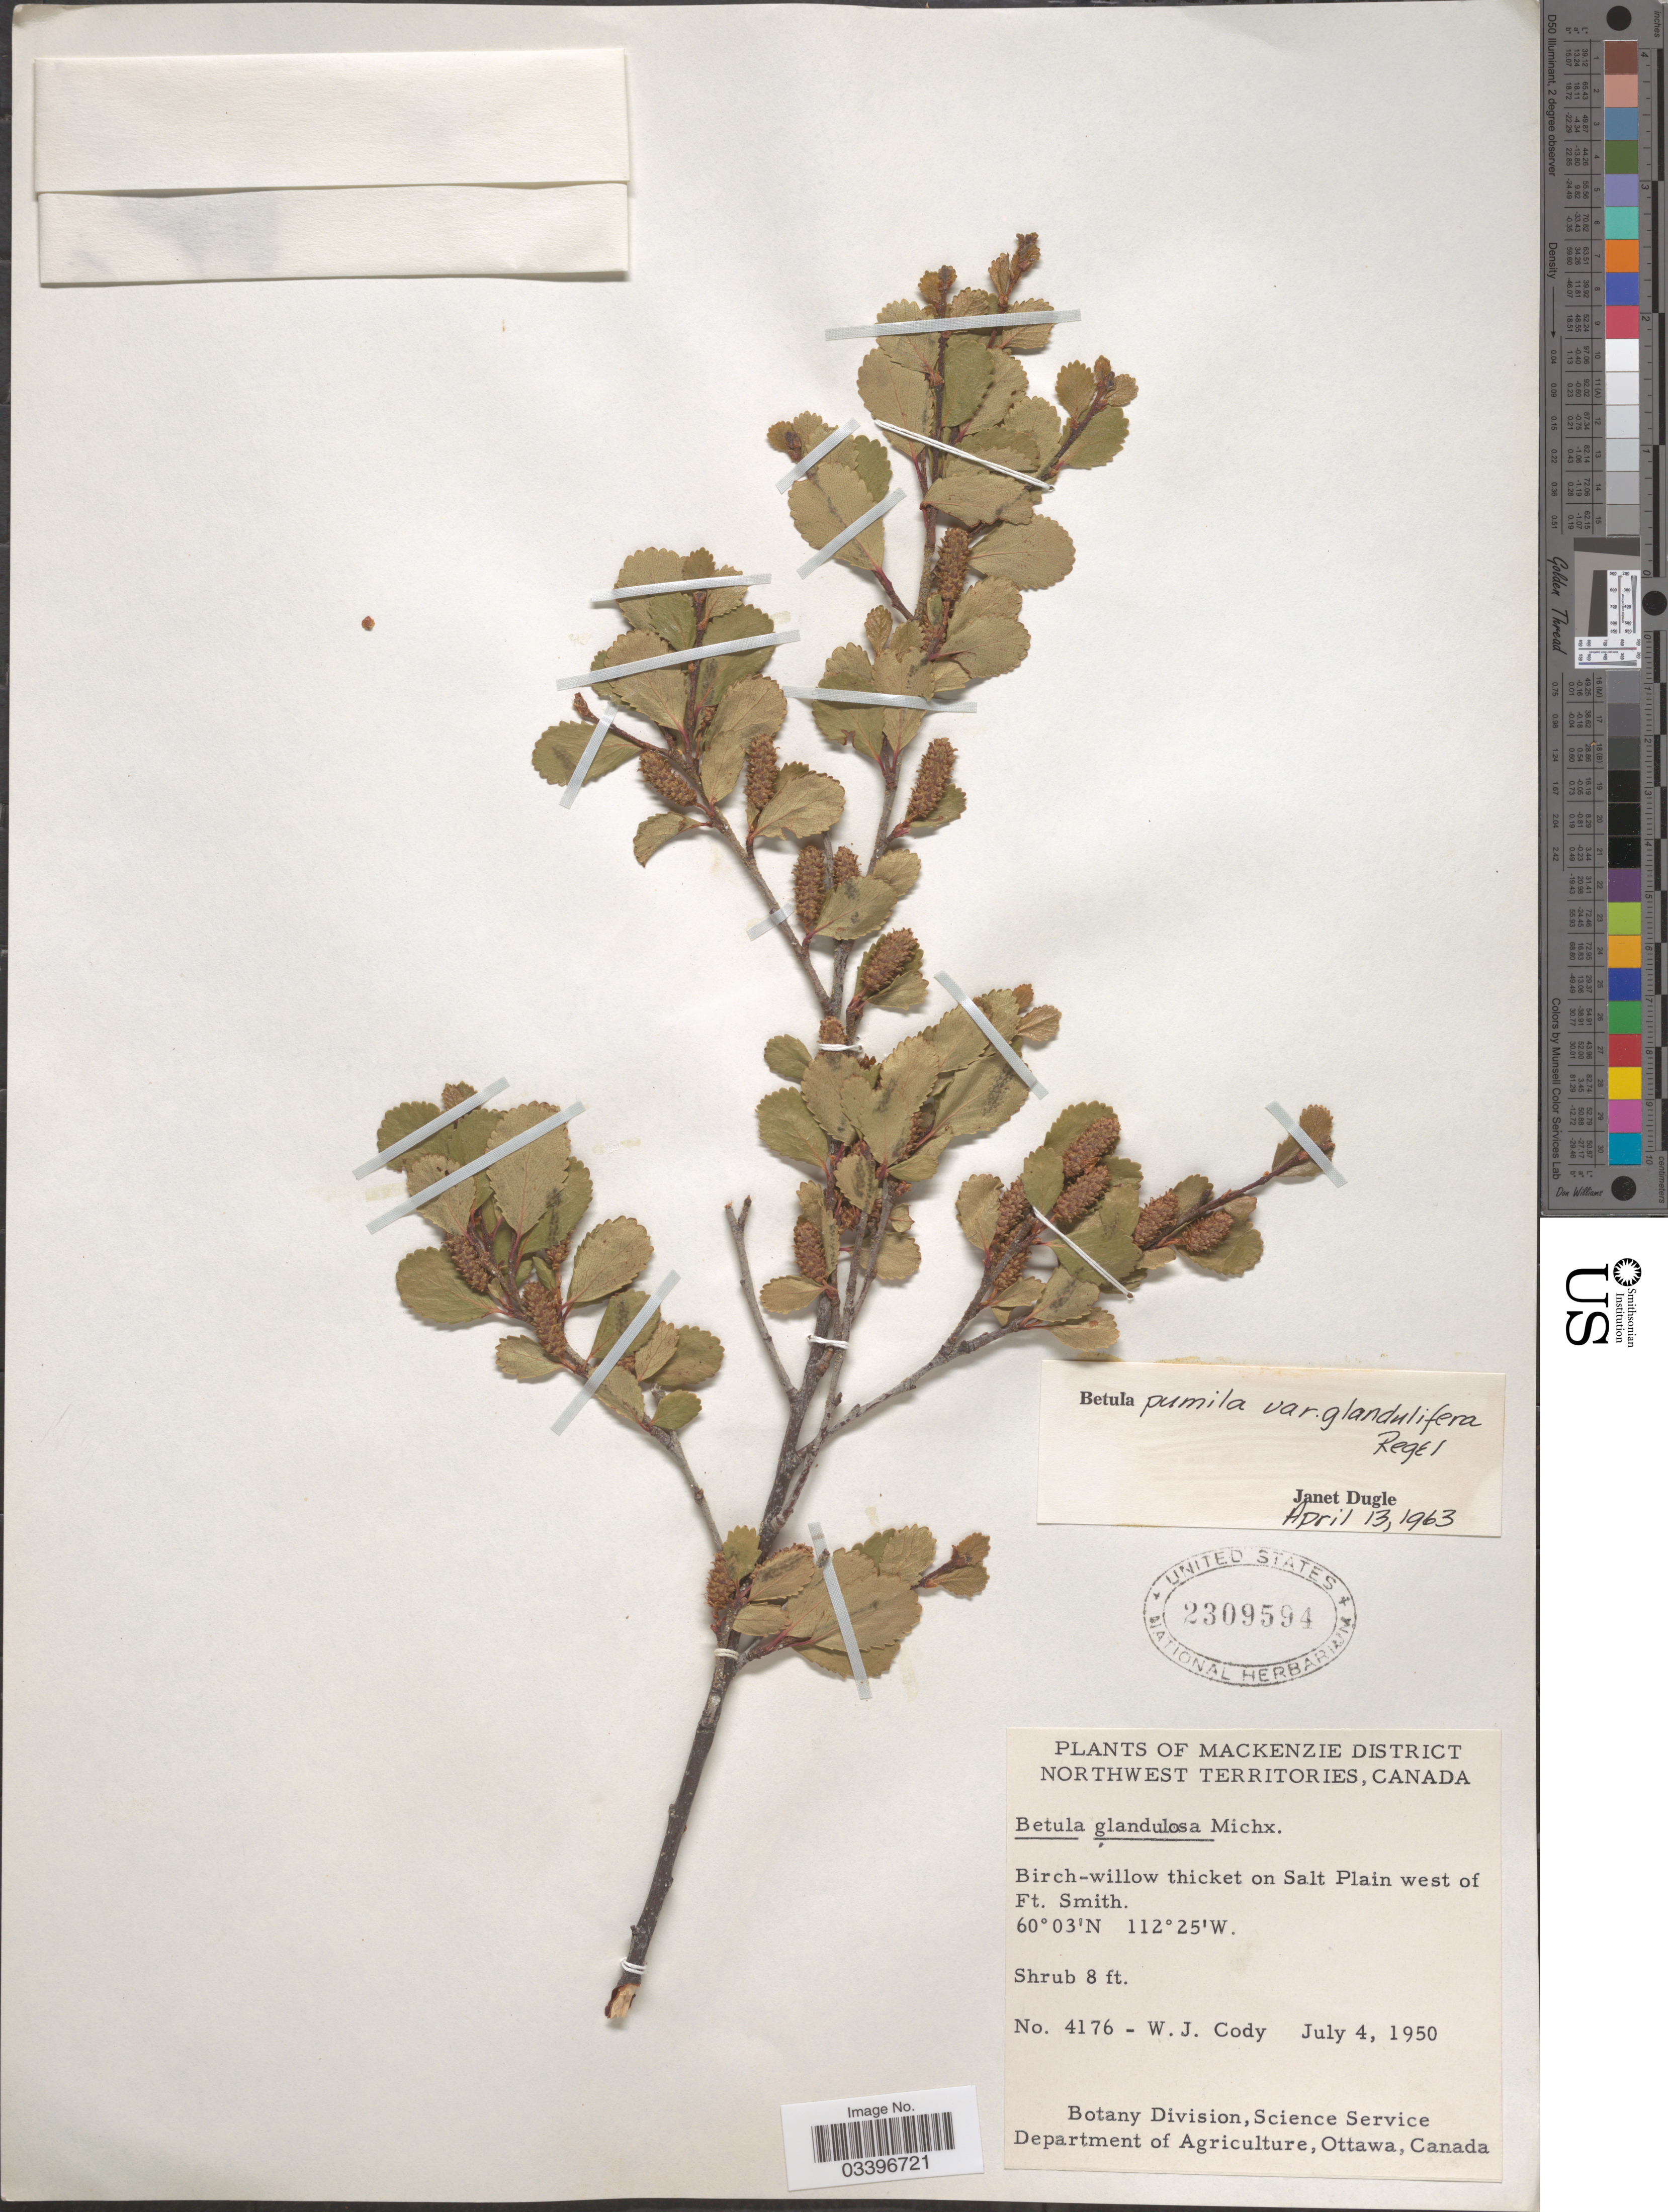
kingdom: Plantae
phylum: Tracheophyta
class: Magnoliopsida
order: Fagales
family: Betulaceae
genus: Betula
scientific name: Betula pumila var. glandulifera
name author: Regel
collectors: W. Cody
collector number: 4176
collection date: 1950-07-04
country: Canada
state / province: Northwest Territories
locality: Mackenzie District. Birch-willow thicket on Salt Plain west of Ft. Smith.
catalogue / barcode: US 2309594